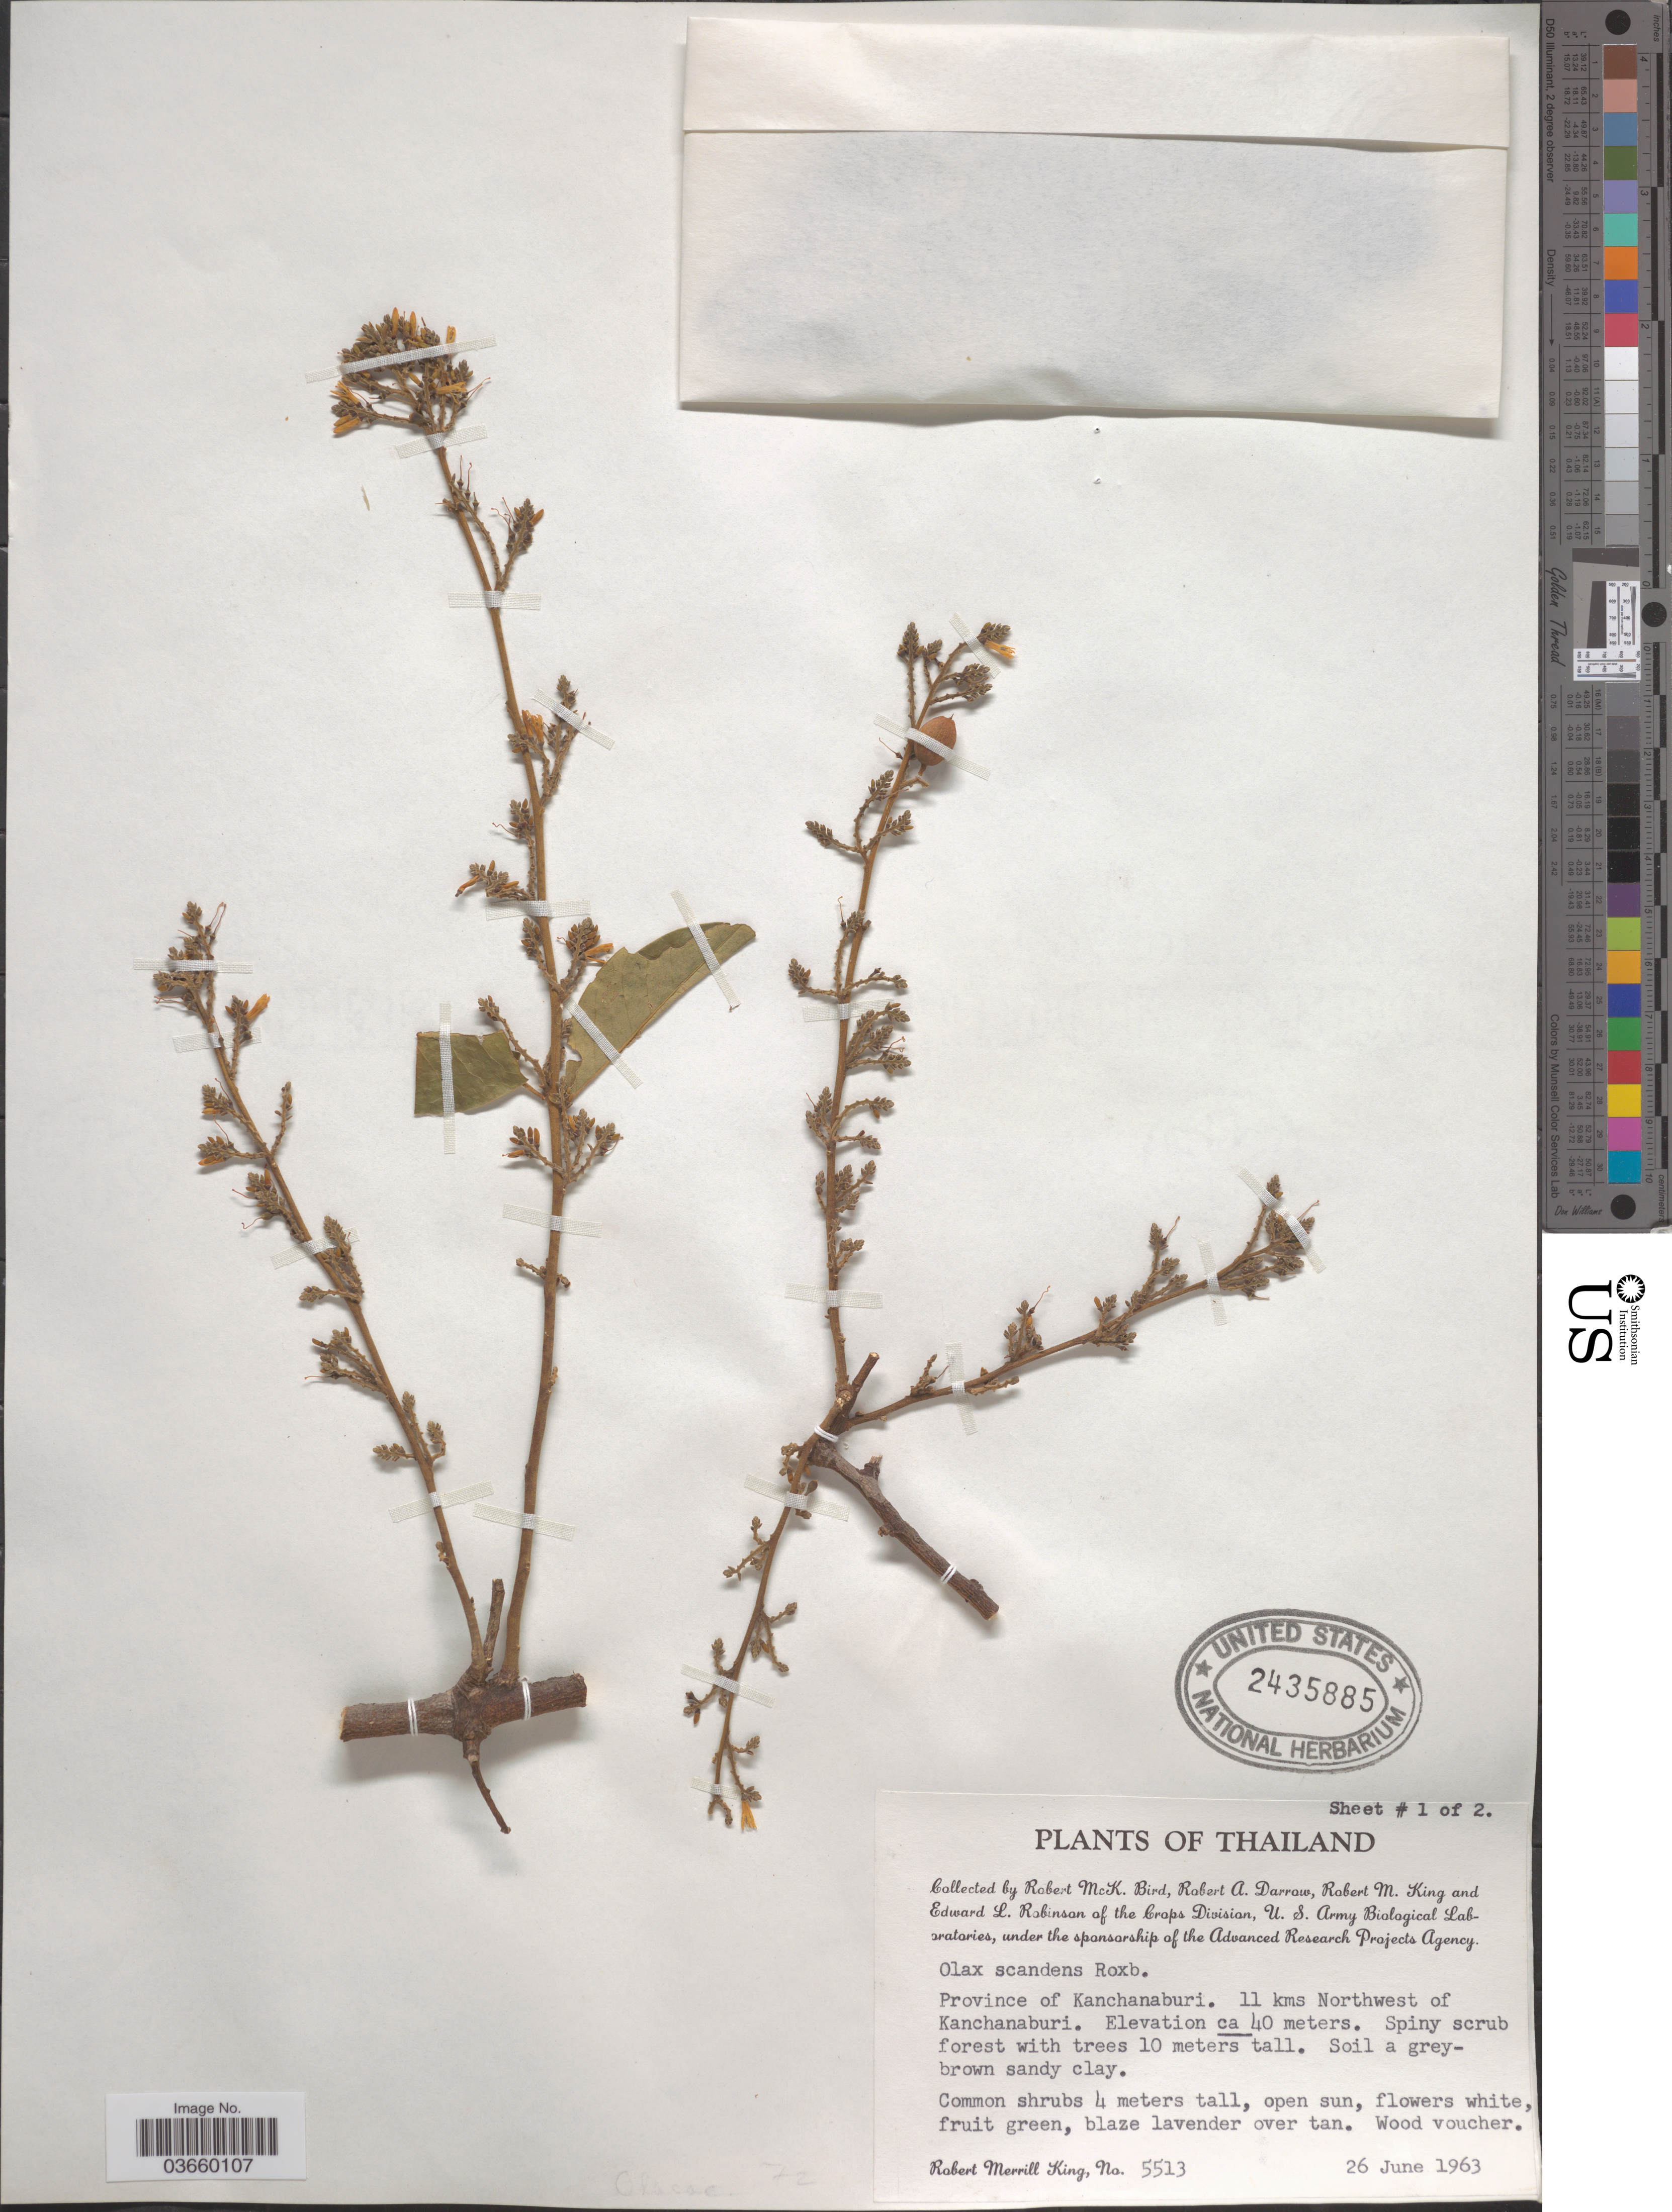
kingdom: Plantae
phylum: Tracheophyta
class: Magnoliopsida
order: Santalales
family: Olacaceae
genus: Olax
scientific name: Olax scandens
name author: Roxb.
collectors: R. M. Bird, R. A. Darrow, R. M. King & E. L. Robinson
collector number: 5513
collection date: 1963-06-26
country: Thailand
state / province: Kanchanaburi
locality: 11 kms Northwest of Kanchanaburi.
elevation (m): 40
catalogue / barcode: US 2435885